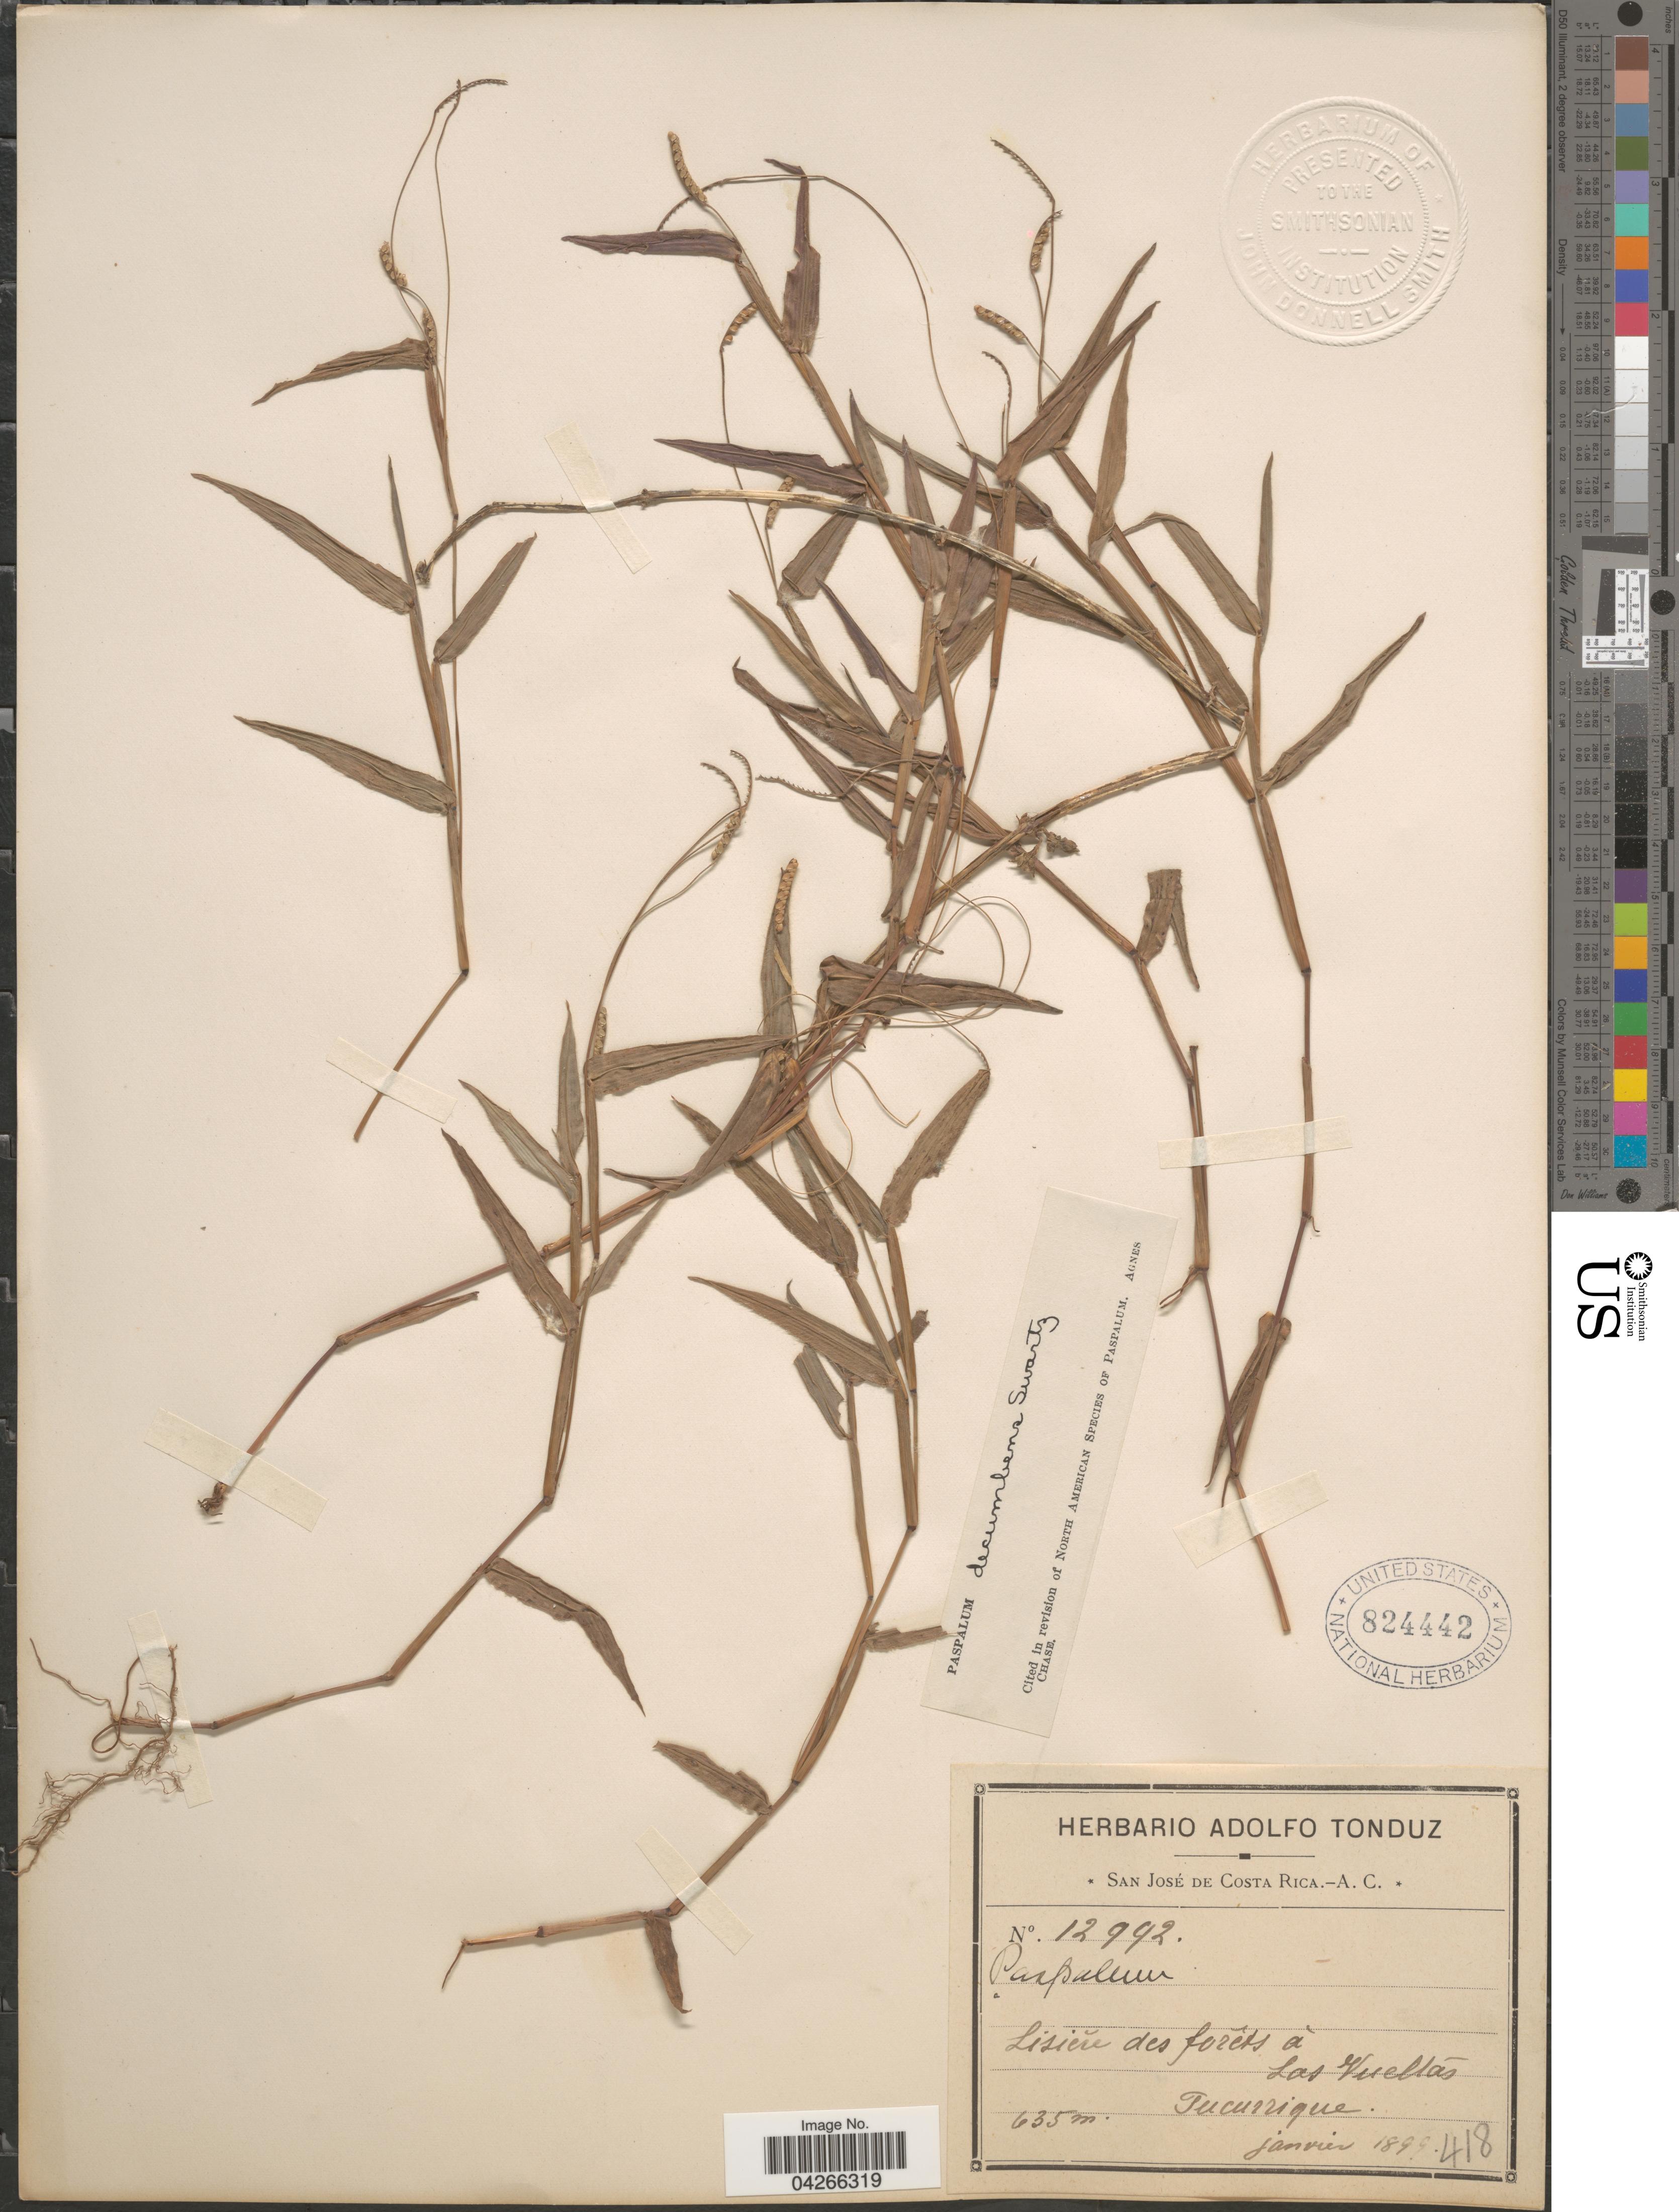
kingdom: Plantae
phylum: Tracheophyta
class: Liliopsida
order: Poales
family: Poaceae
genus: Paspalum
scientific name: Paspalum decumbens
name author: Sw.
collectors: ex Herb. Adolfo Tonduz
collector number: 12992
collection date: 1899-01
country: Costa Rica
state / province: San José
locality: Lisiére des forêts á Kas Vueltas. Tucurrique.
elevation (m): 635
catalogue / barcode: US 824442